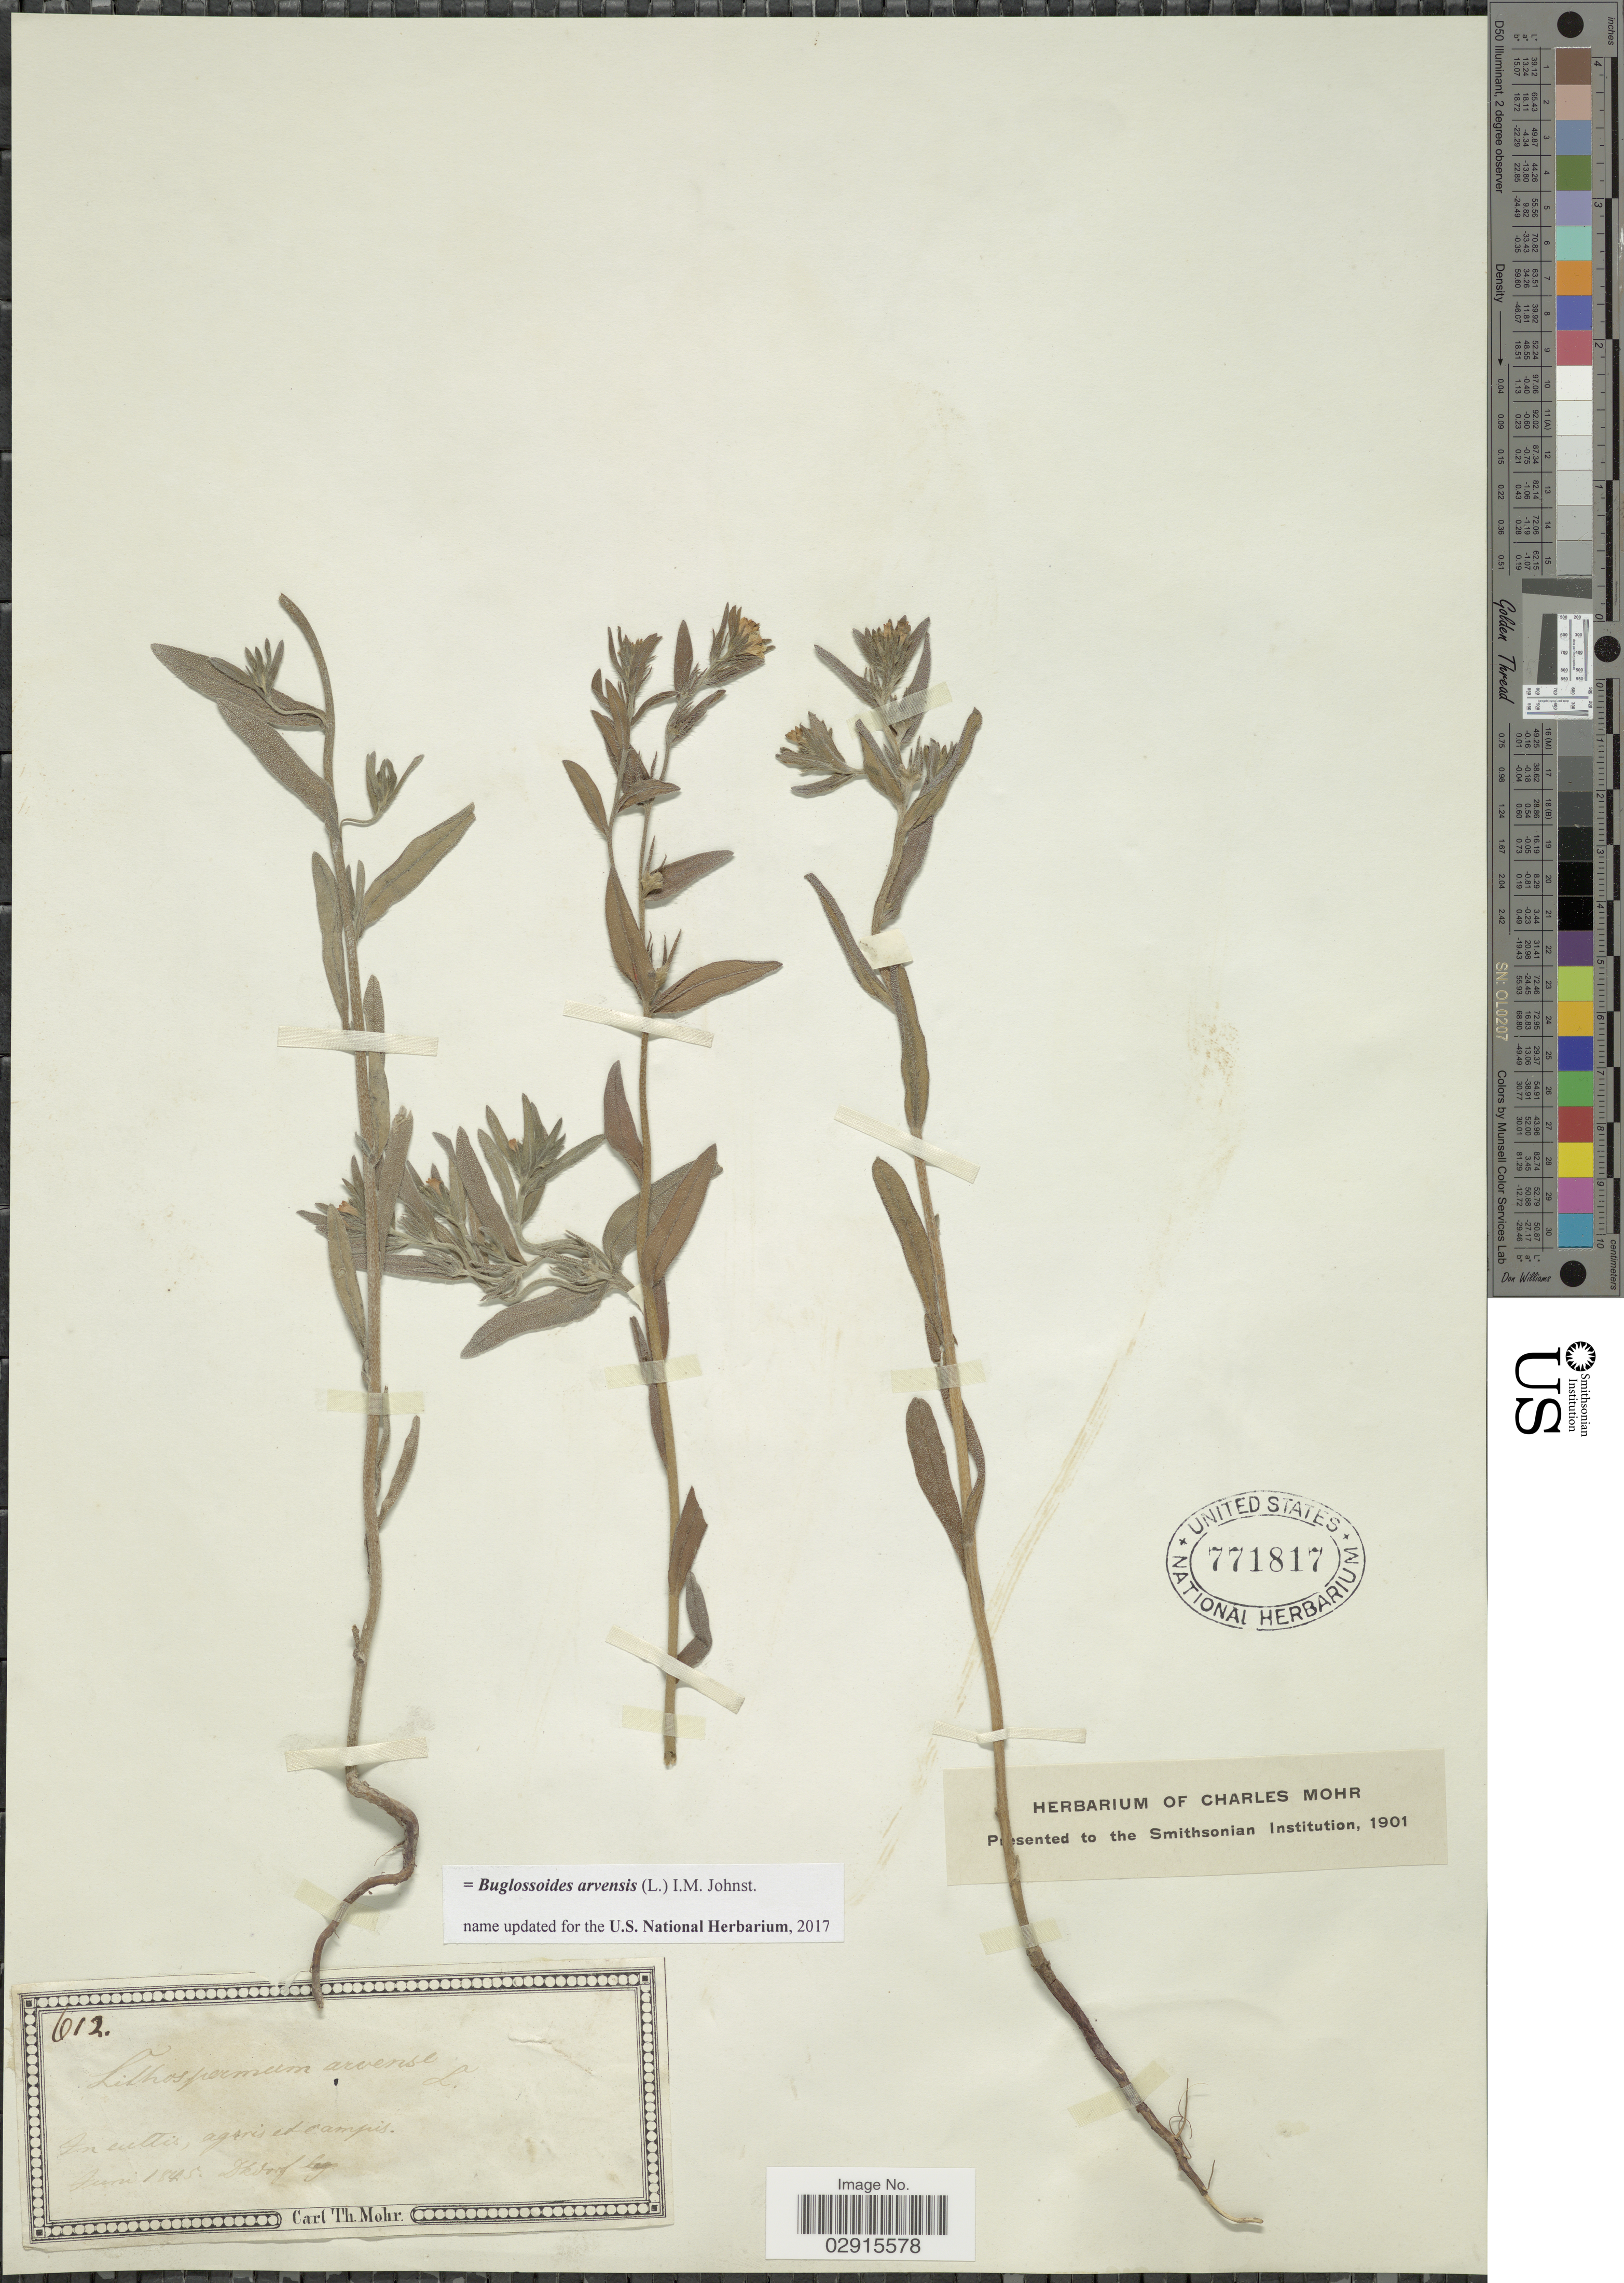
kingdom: Plantae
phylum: Tracheophyta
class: Magnoliopsida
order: Boraginales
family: Boraginaceae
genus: Buglossoides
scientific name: Buglossoides arvensis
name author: (L.) I.M. Johnst.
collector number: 612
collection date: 1845-06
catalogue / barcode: US 771817